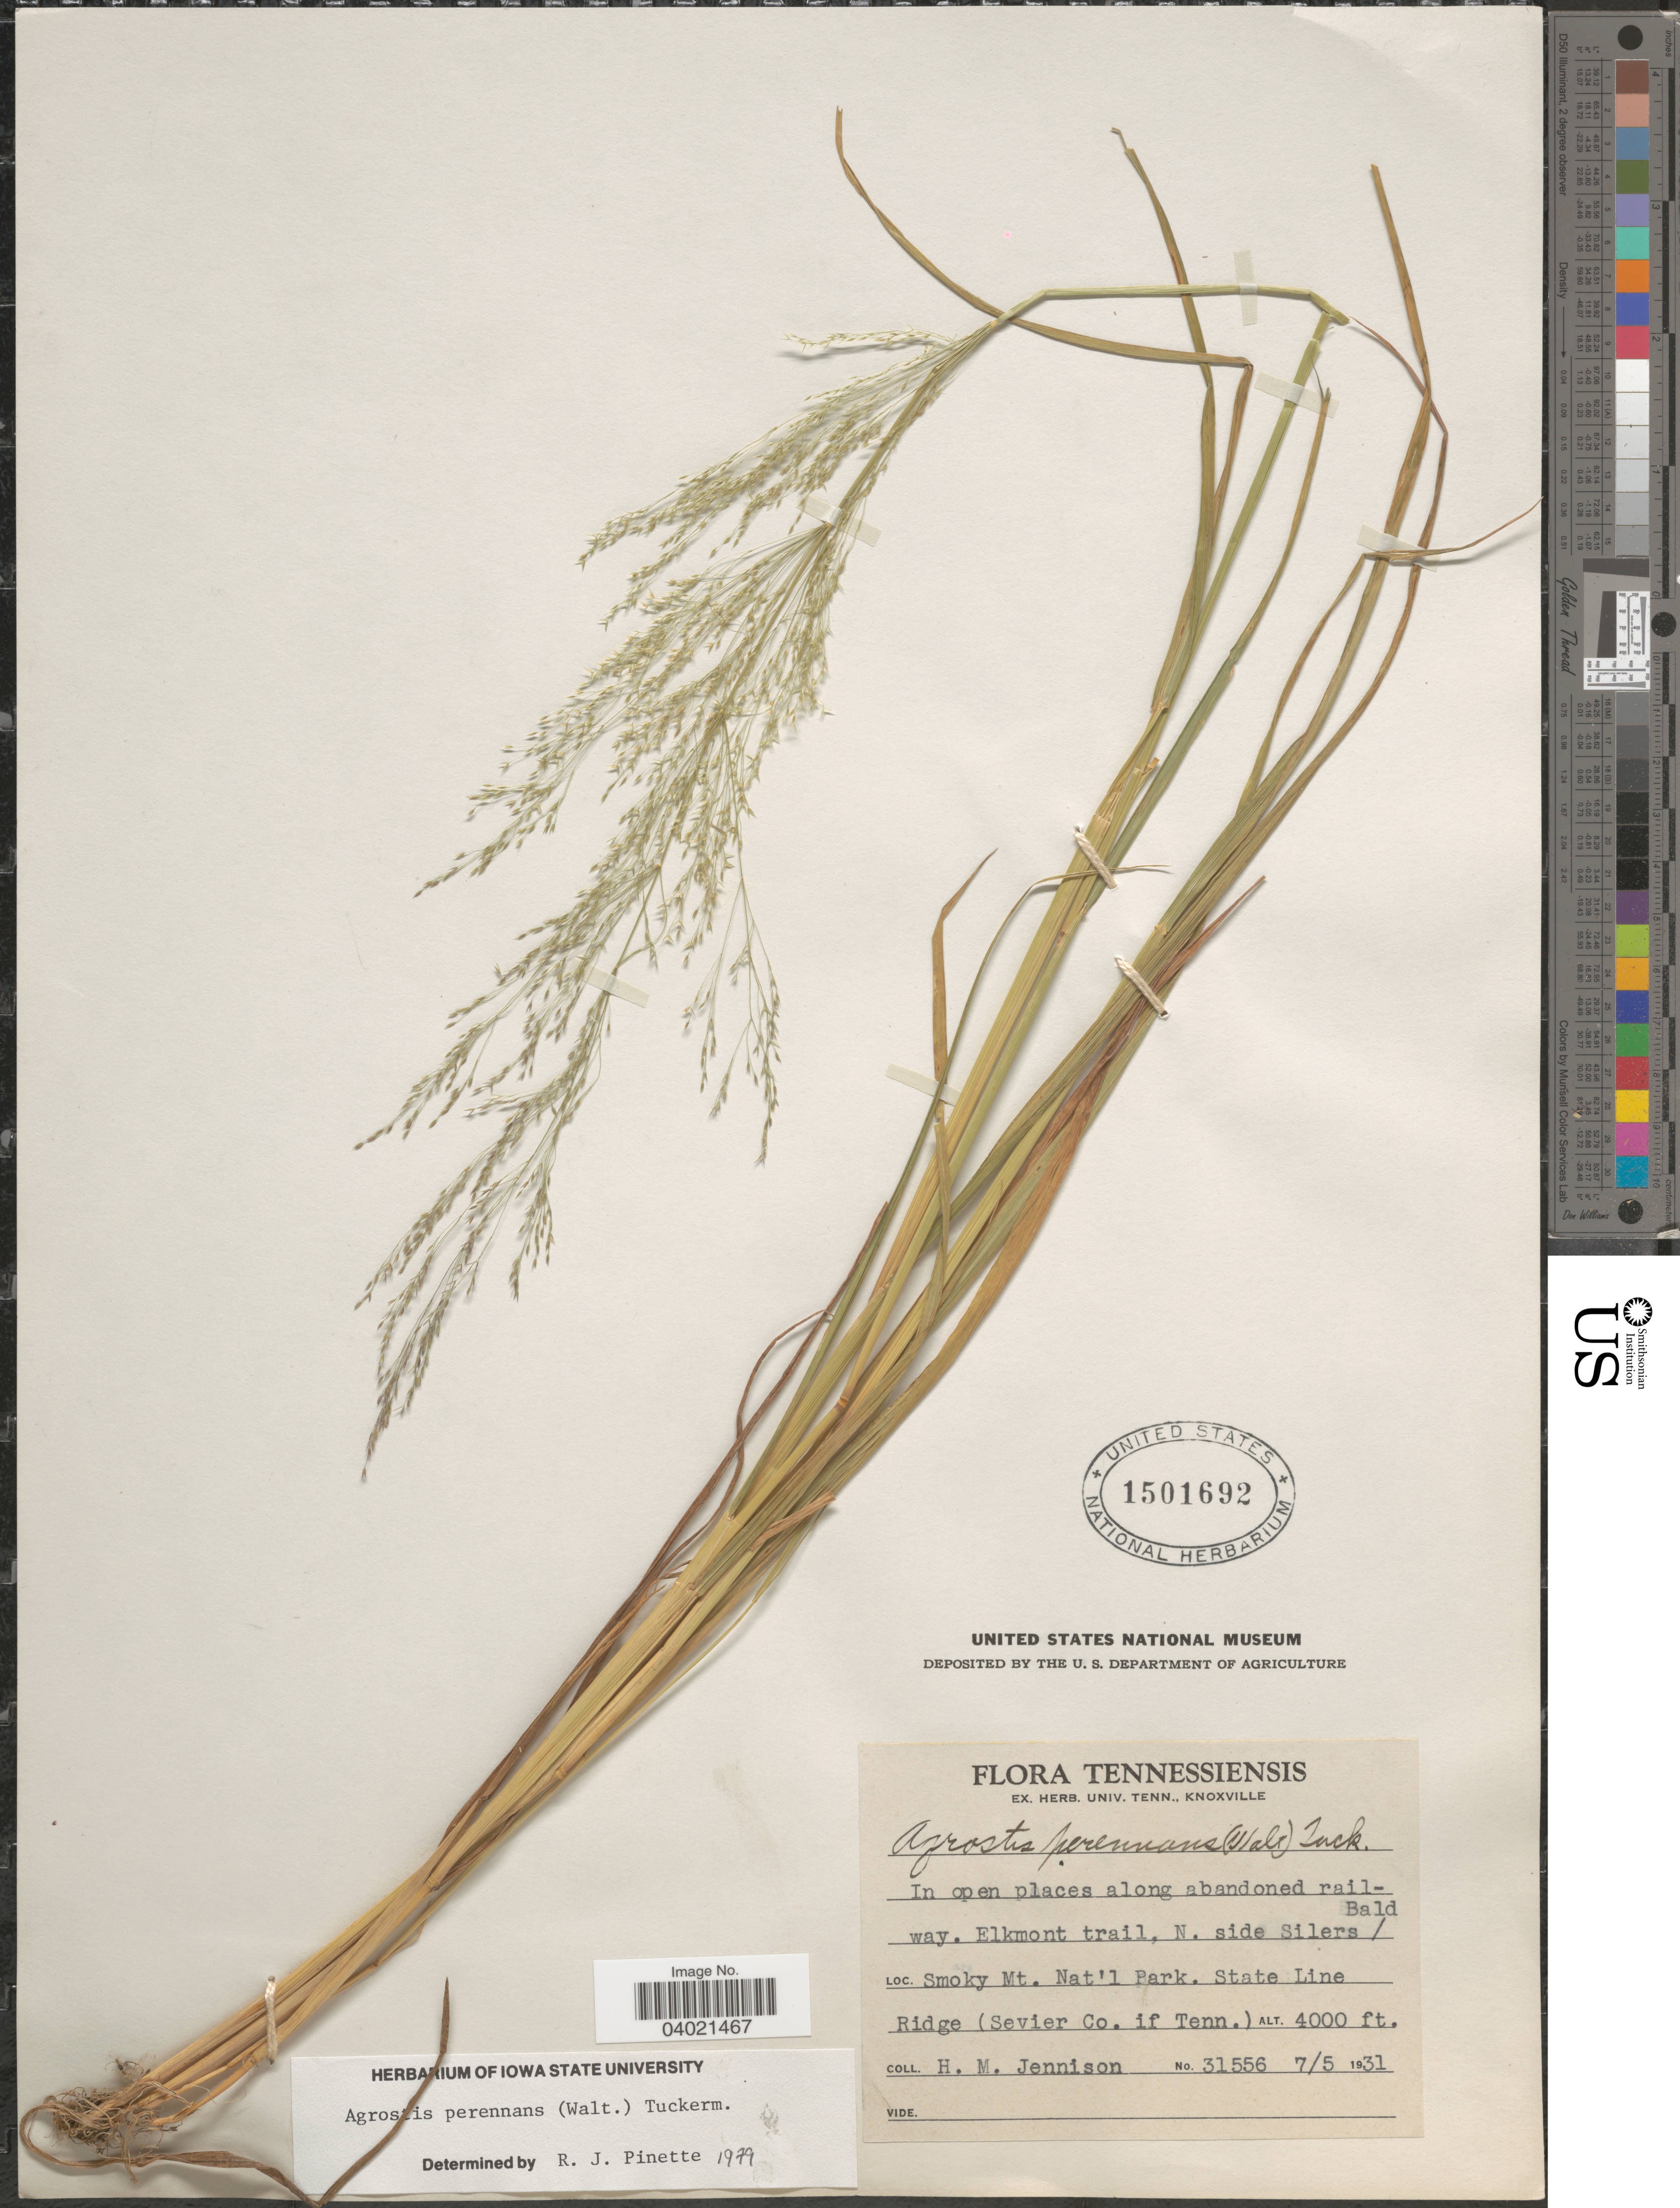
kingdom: Plantae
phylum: Tracheophyta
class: Liliopsida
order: Poales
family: Poaceae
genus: Agrostis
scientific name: Agrostis perennans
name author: (Walter) Tuck.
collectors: H. Jennison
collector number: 31556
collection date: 1931-07-05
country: United States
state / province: Tennessee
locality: In open places along abandoned railway. Elkmont trail, N. side Silers Bald/ Smoky Mt. Nat'l Park. State Line Ridge (Sevier Co. if Tenn.).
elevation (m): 1219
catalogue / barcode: US 1501692